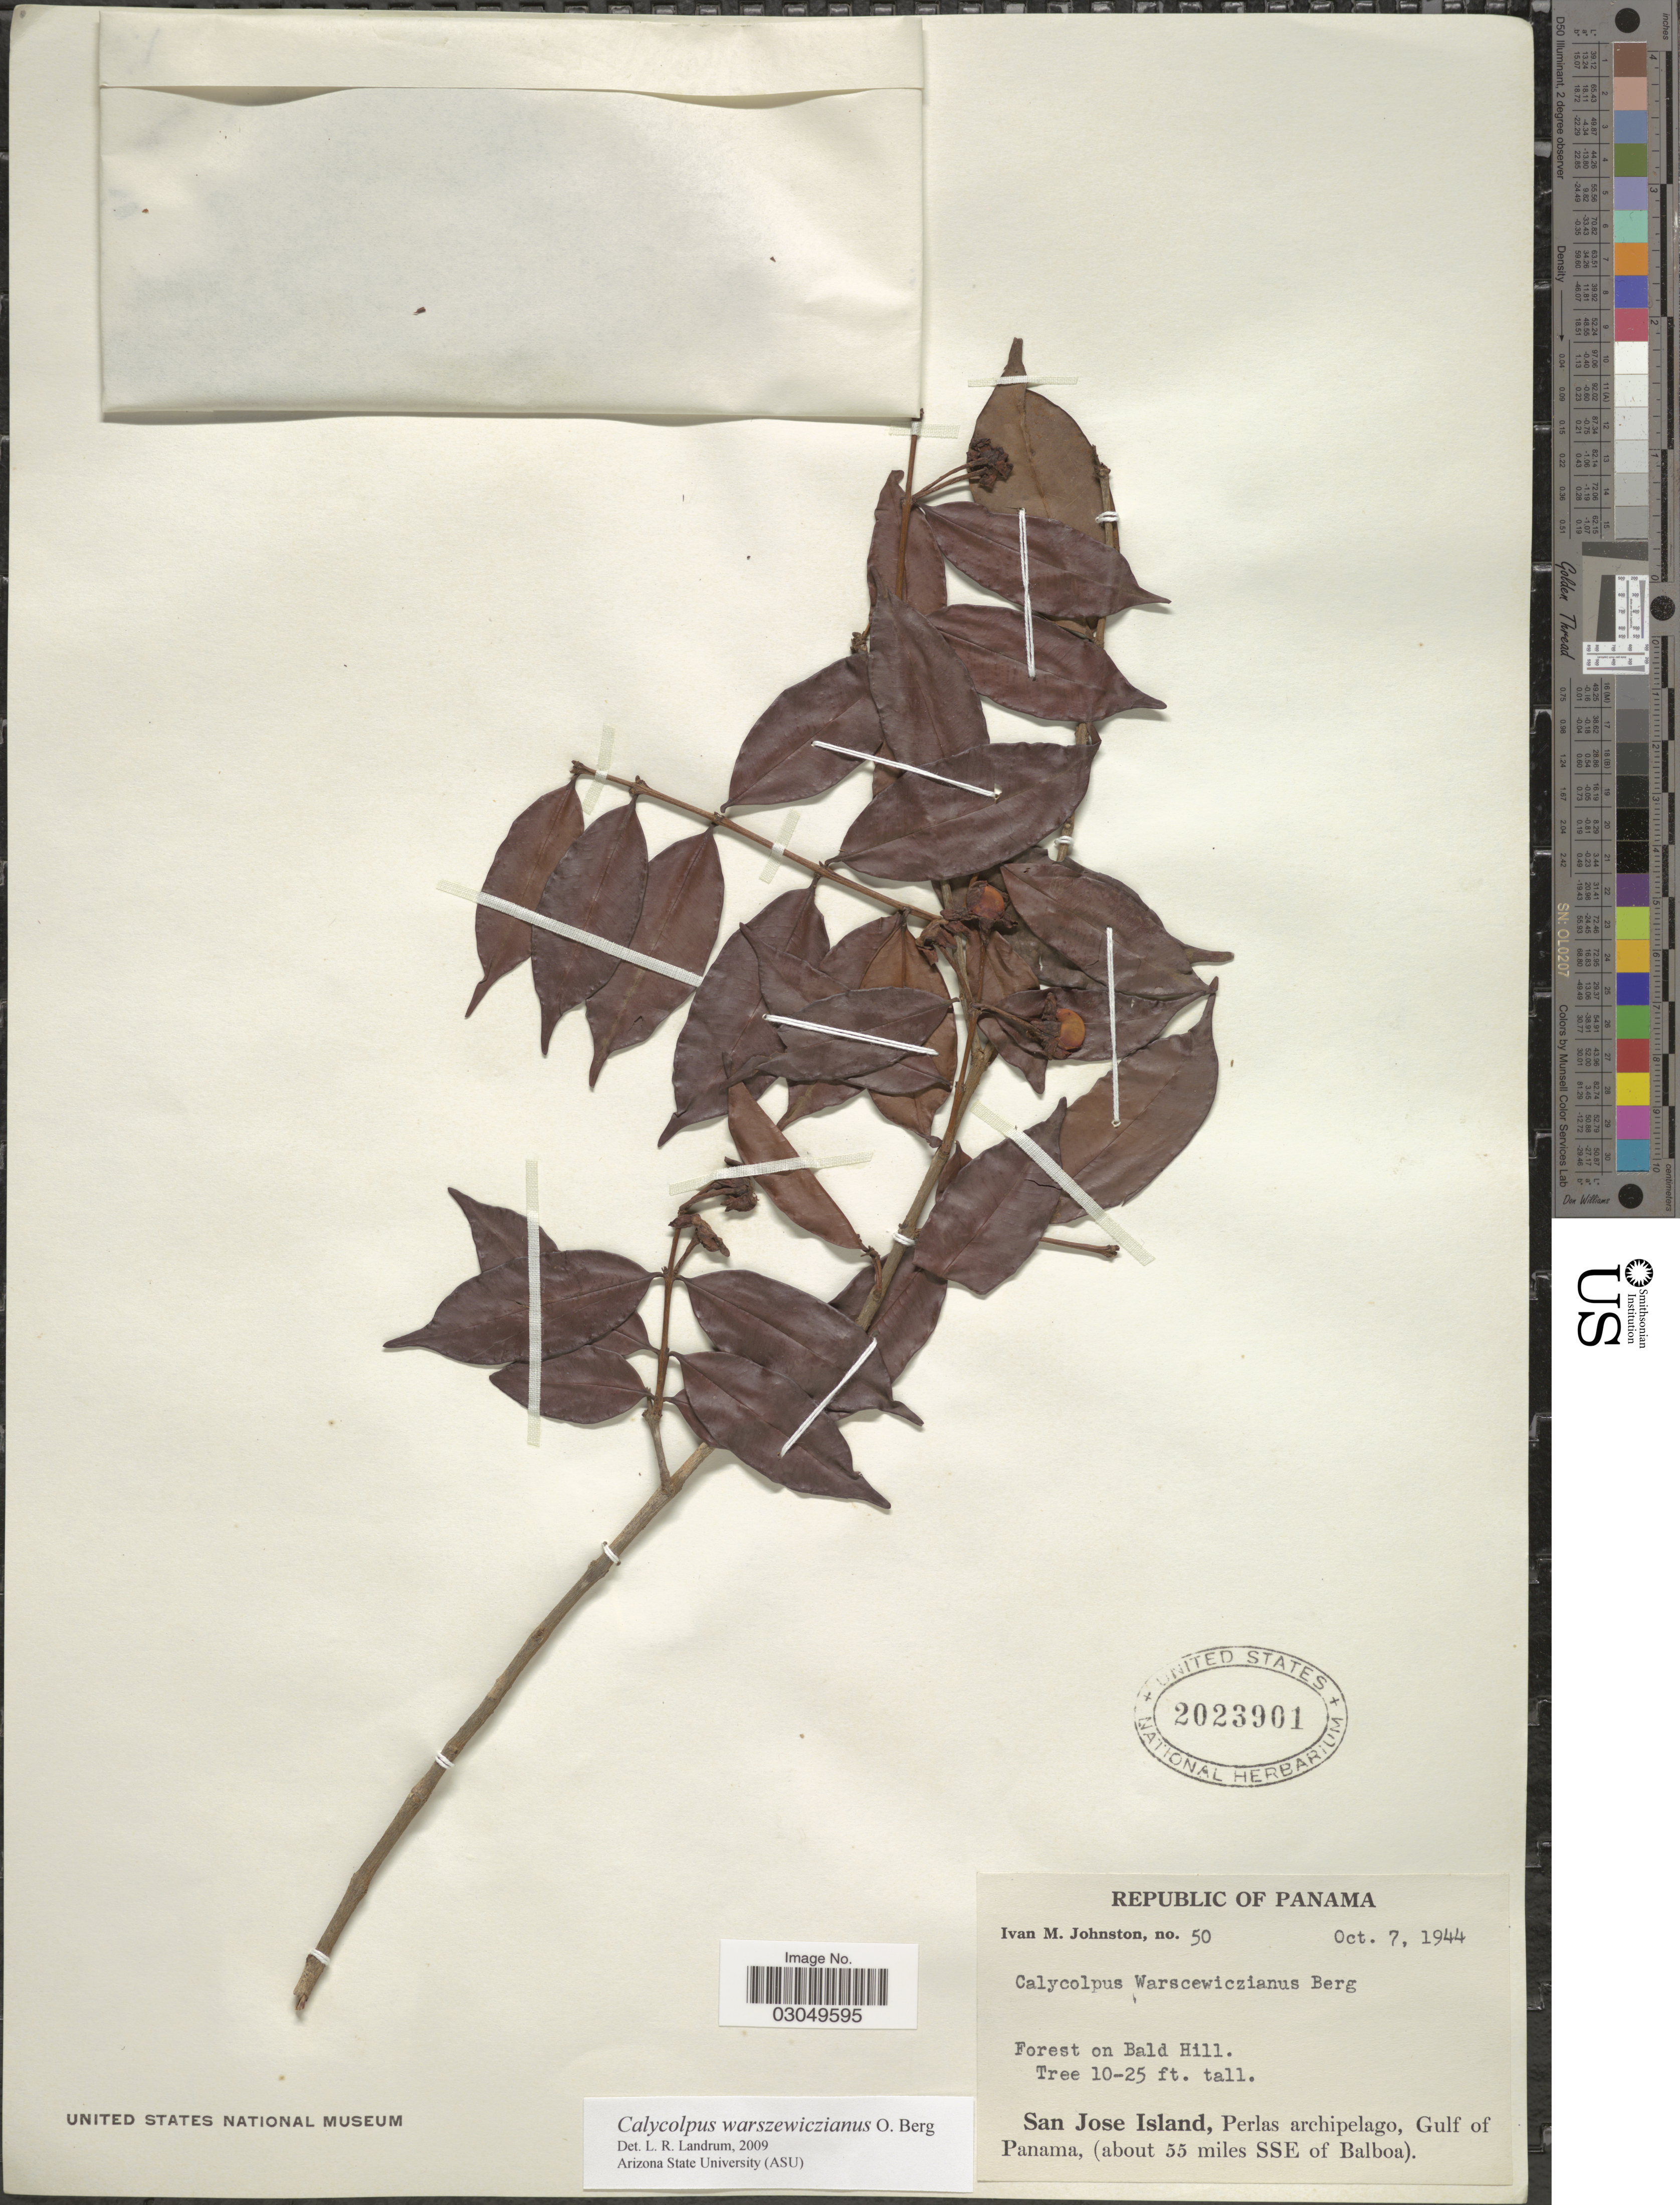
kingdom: Plantae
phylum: Tracheophyta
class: Magnoliopsida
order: Myrtales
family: Myrtaceae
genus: Calycolpus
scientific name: Calycolpus warszewiczianus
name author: O. Berg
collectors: I.M. Johnston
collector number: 50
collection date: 1944-10-07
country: Panama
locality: Forest on Bald Hill, San Jose Island, Perlas archipelago, Gulf of Panama, (about 55 miles SSE of Balboa).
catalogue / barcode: US 2023901